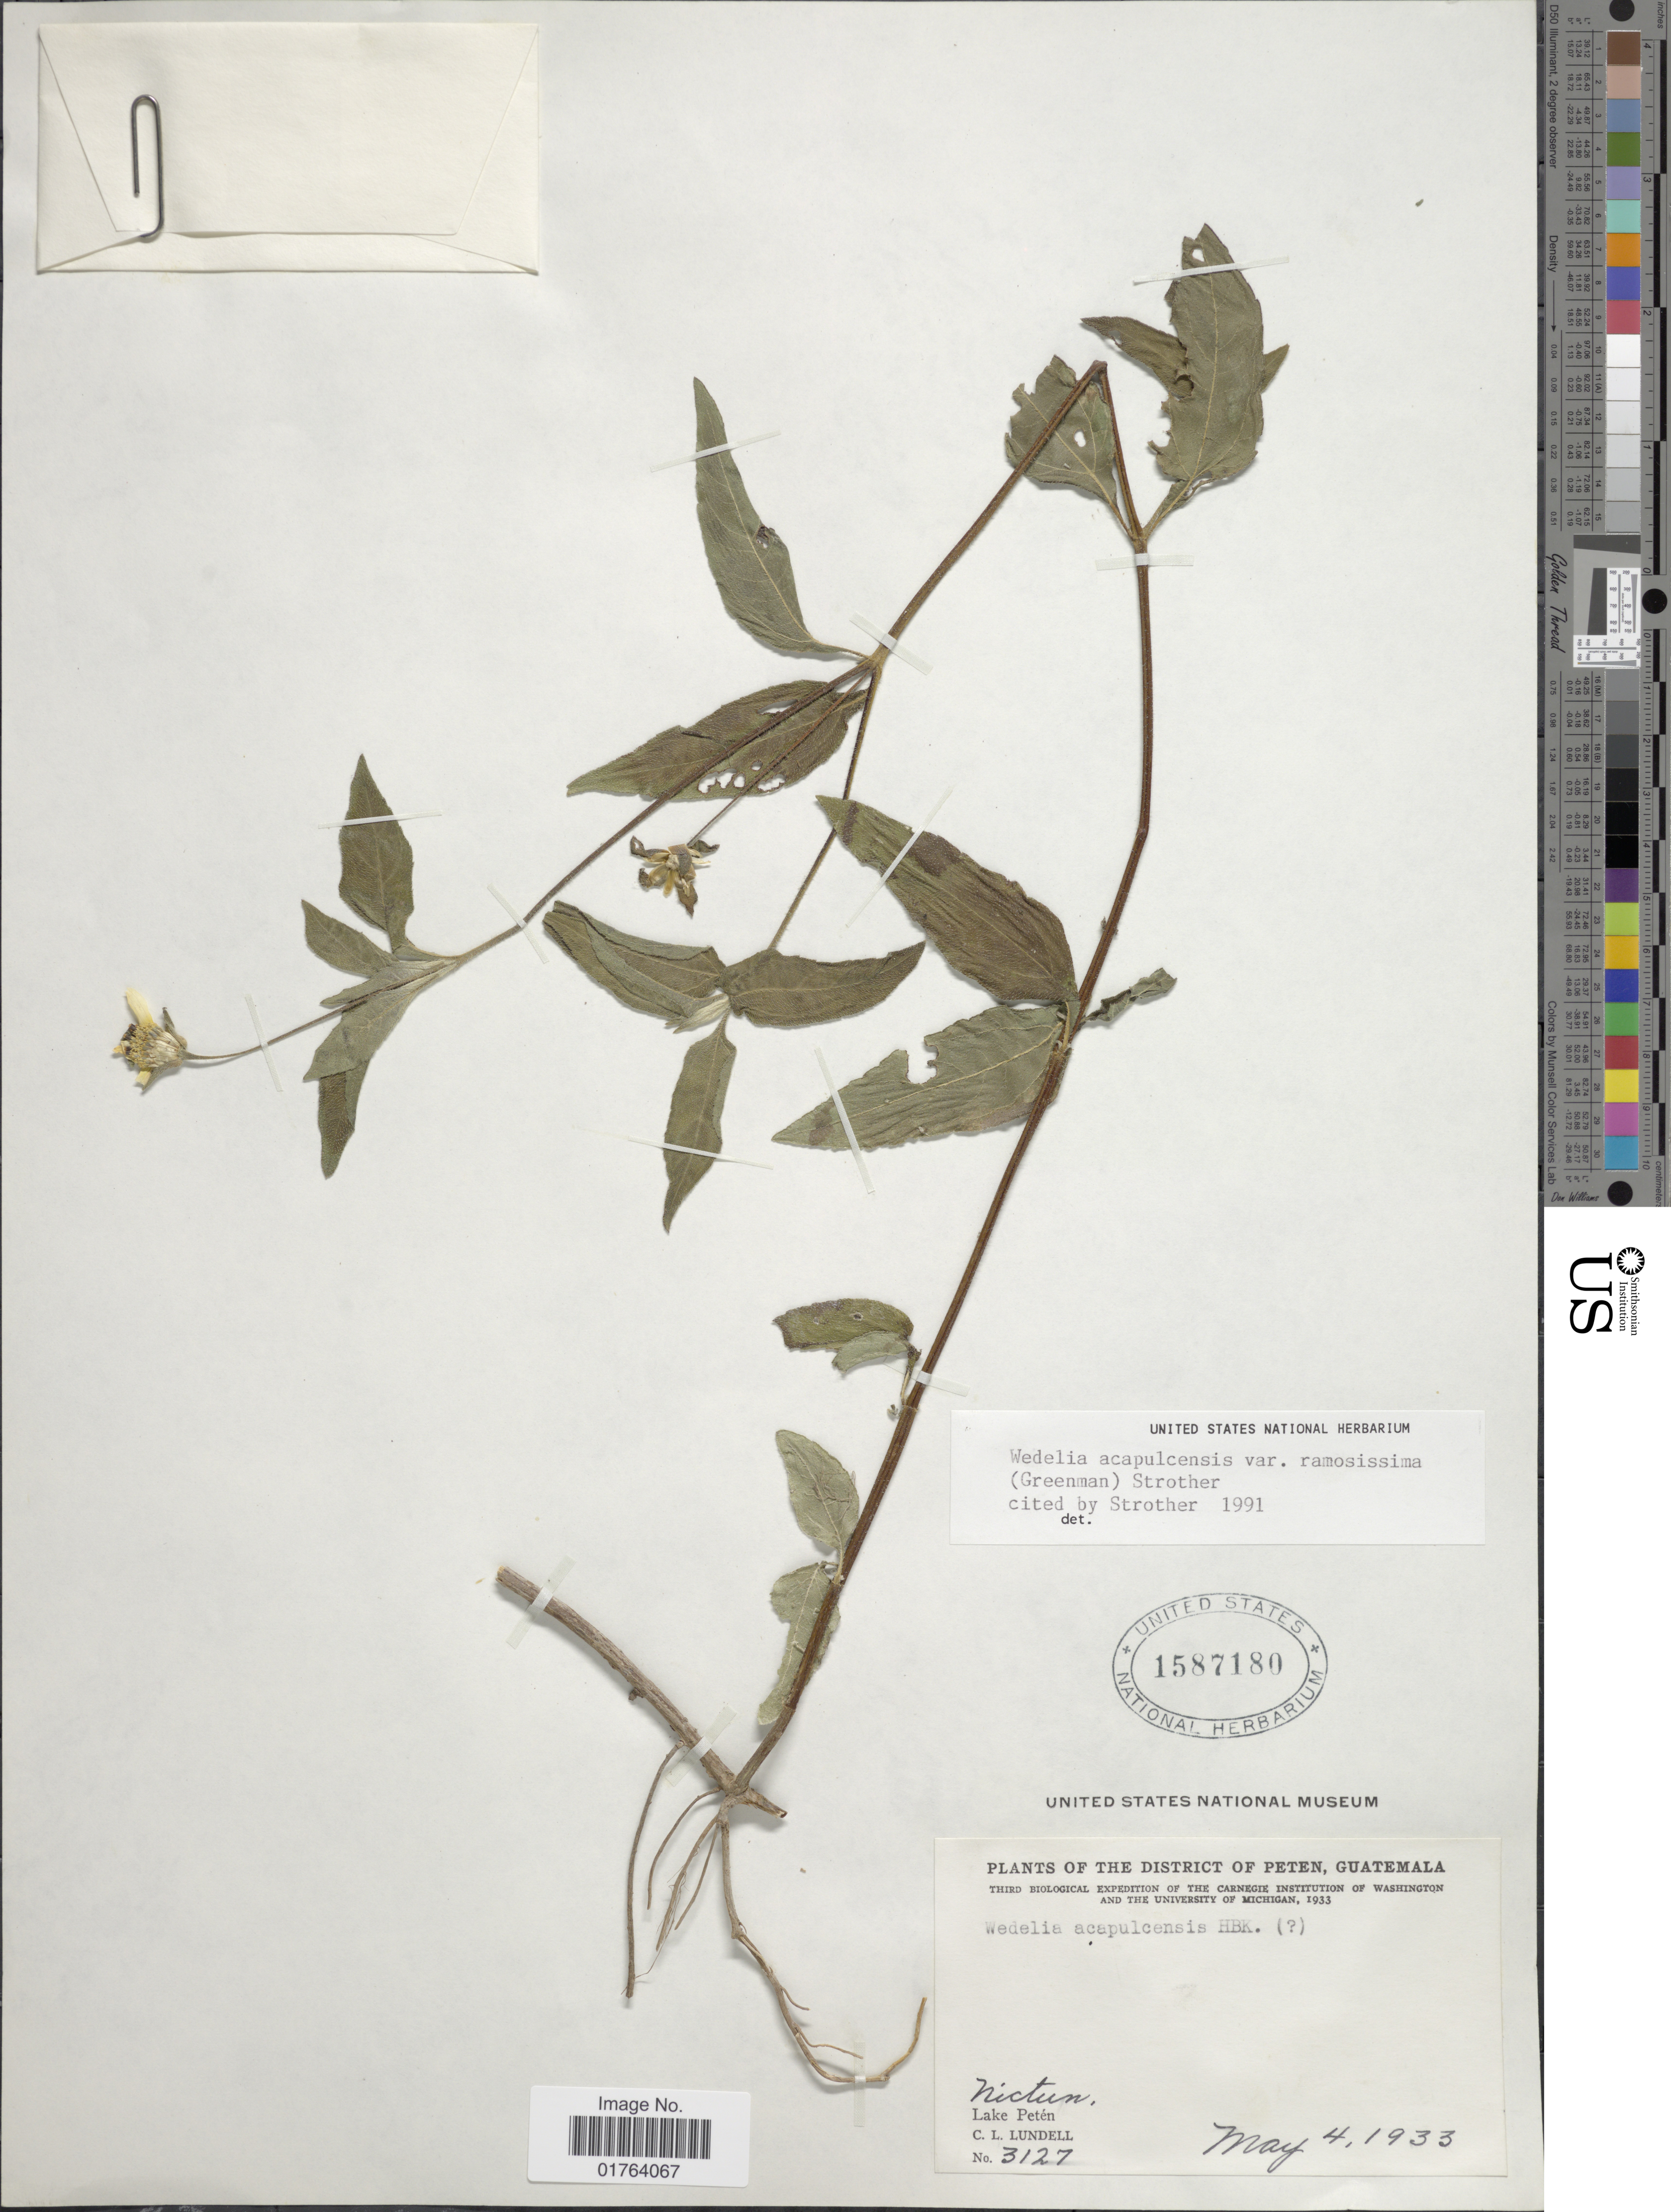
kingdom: Plantae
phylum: Tracheophyta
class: Magnoliopsida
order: Asterales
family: Asteraceae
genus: Wedelia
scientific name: Wedelia acapulcensis var. ramosissima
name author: (Greenm.) Strother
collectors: C. L. Lundell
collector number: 3127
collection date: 1933-05-04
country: Guatemala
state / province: El Petén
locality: Nictun. Lake Peten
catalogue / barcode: US 1587180